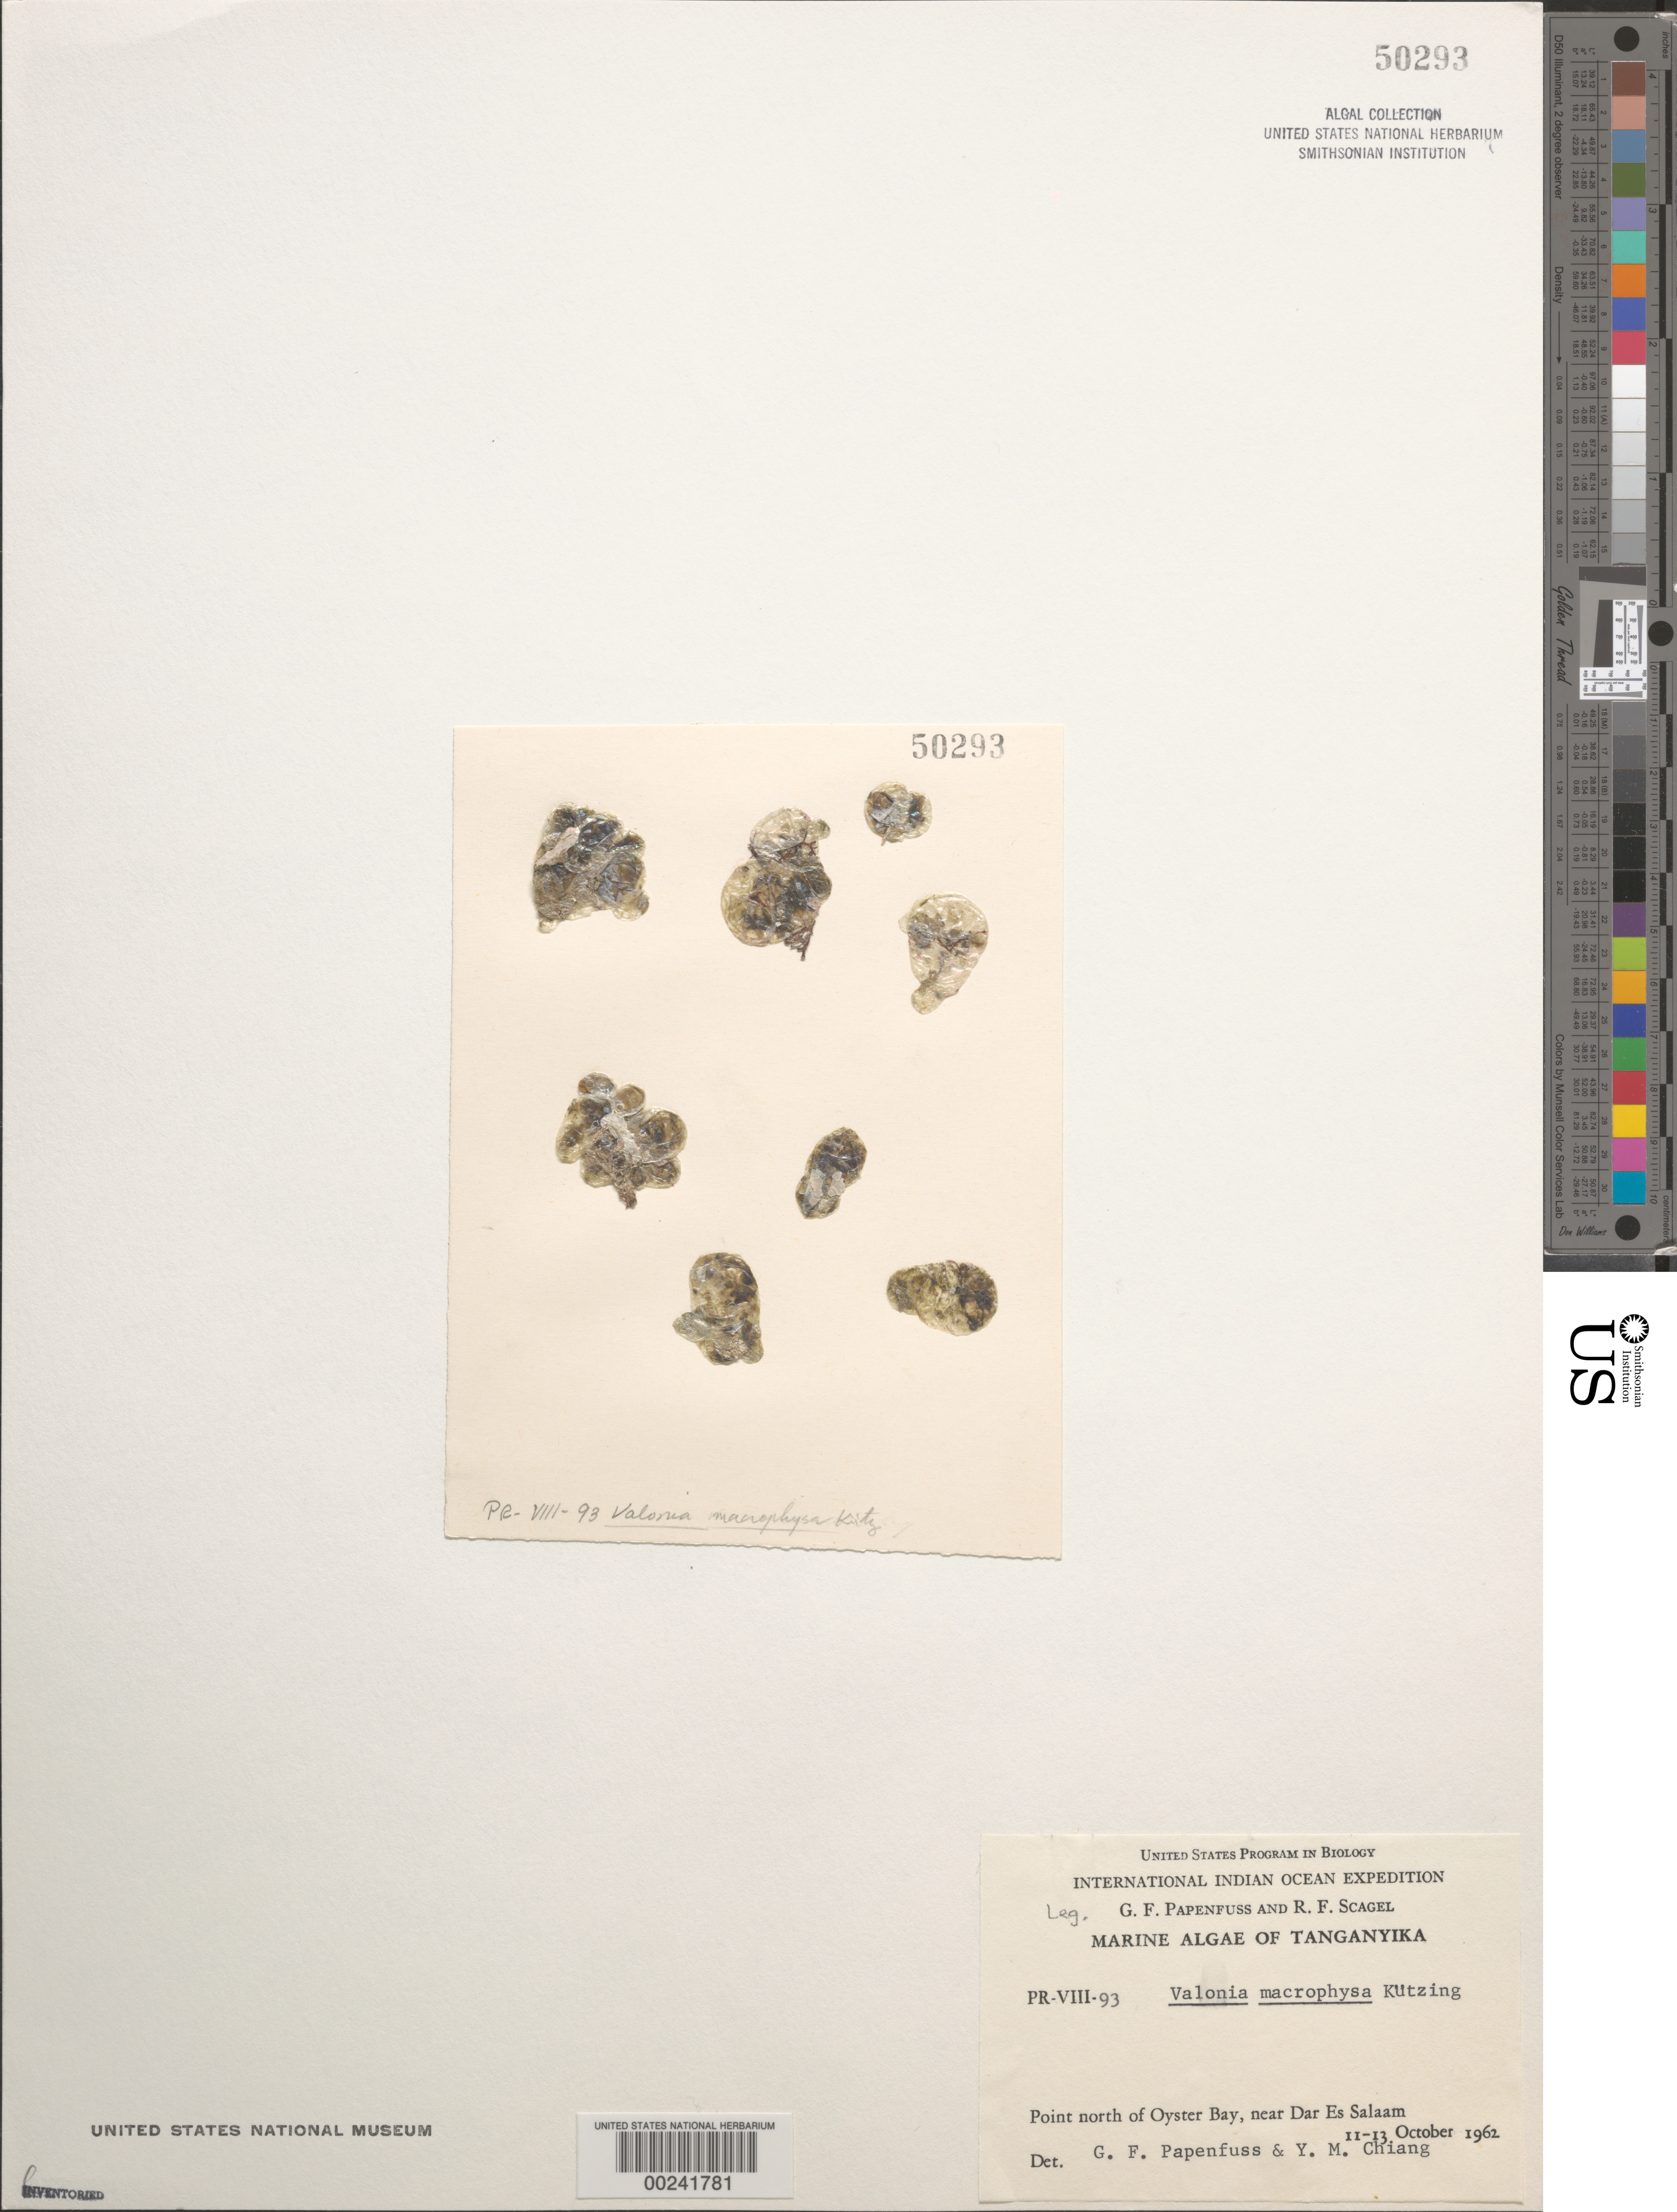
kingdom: Plantae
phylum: Chlorophyta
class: Ulvophyceae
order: Siphonocladales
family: Valoniaceae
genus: Valonia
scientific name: Valonia macrophysa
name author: Kütz.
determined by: Taylor, William R.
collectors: G. Papenfuss & R. F. Scagel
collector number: PR-VIII-93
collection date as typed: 11 Oct 1962 to 13 Oct 1962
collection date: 1962-10-11/1962-10-13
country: Tanzania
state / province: Dar es Salaam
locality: Point north of Oyster Bay, near Dar Es Salaam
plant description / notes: International Indian Ocean Expedition, 1962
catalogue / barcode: US 50293